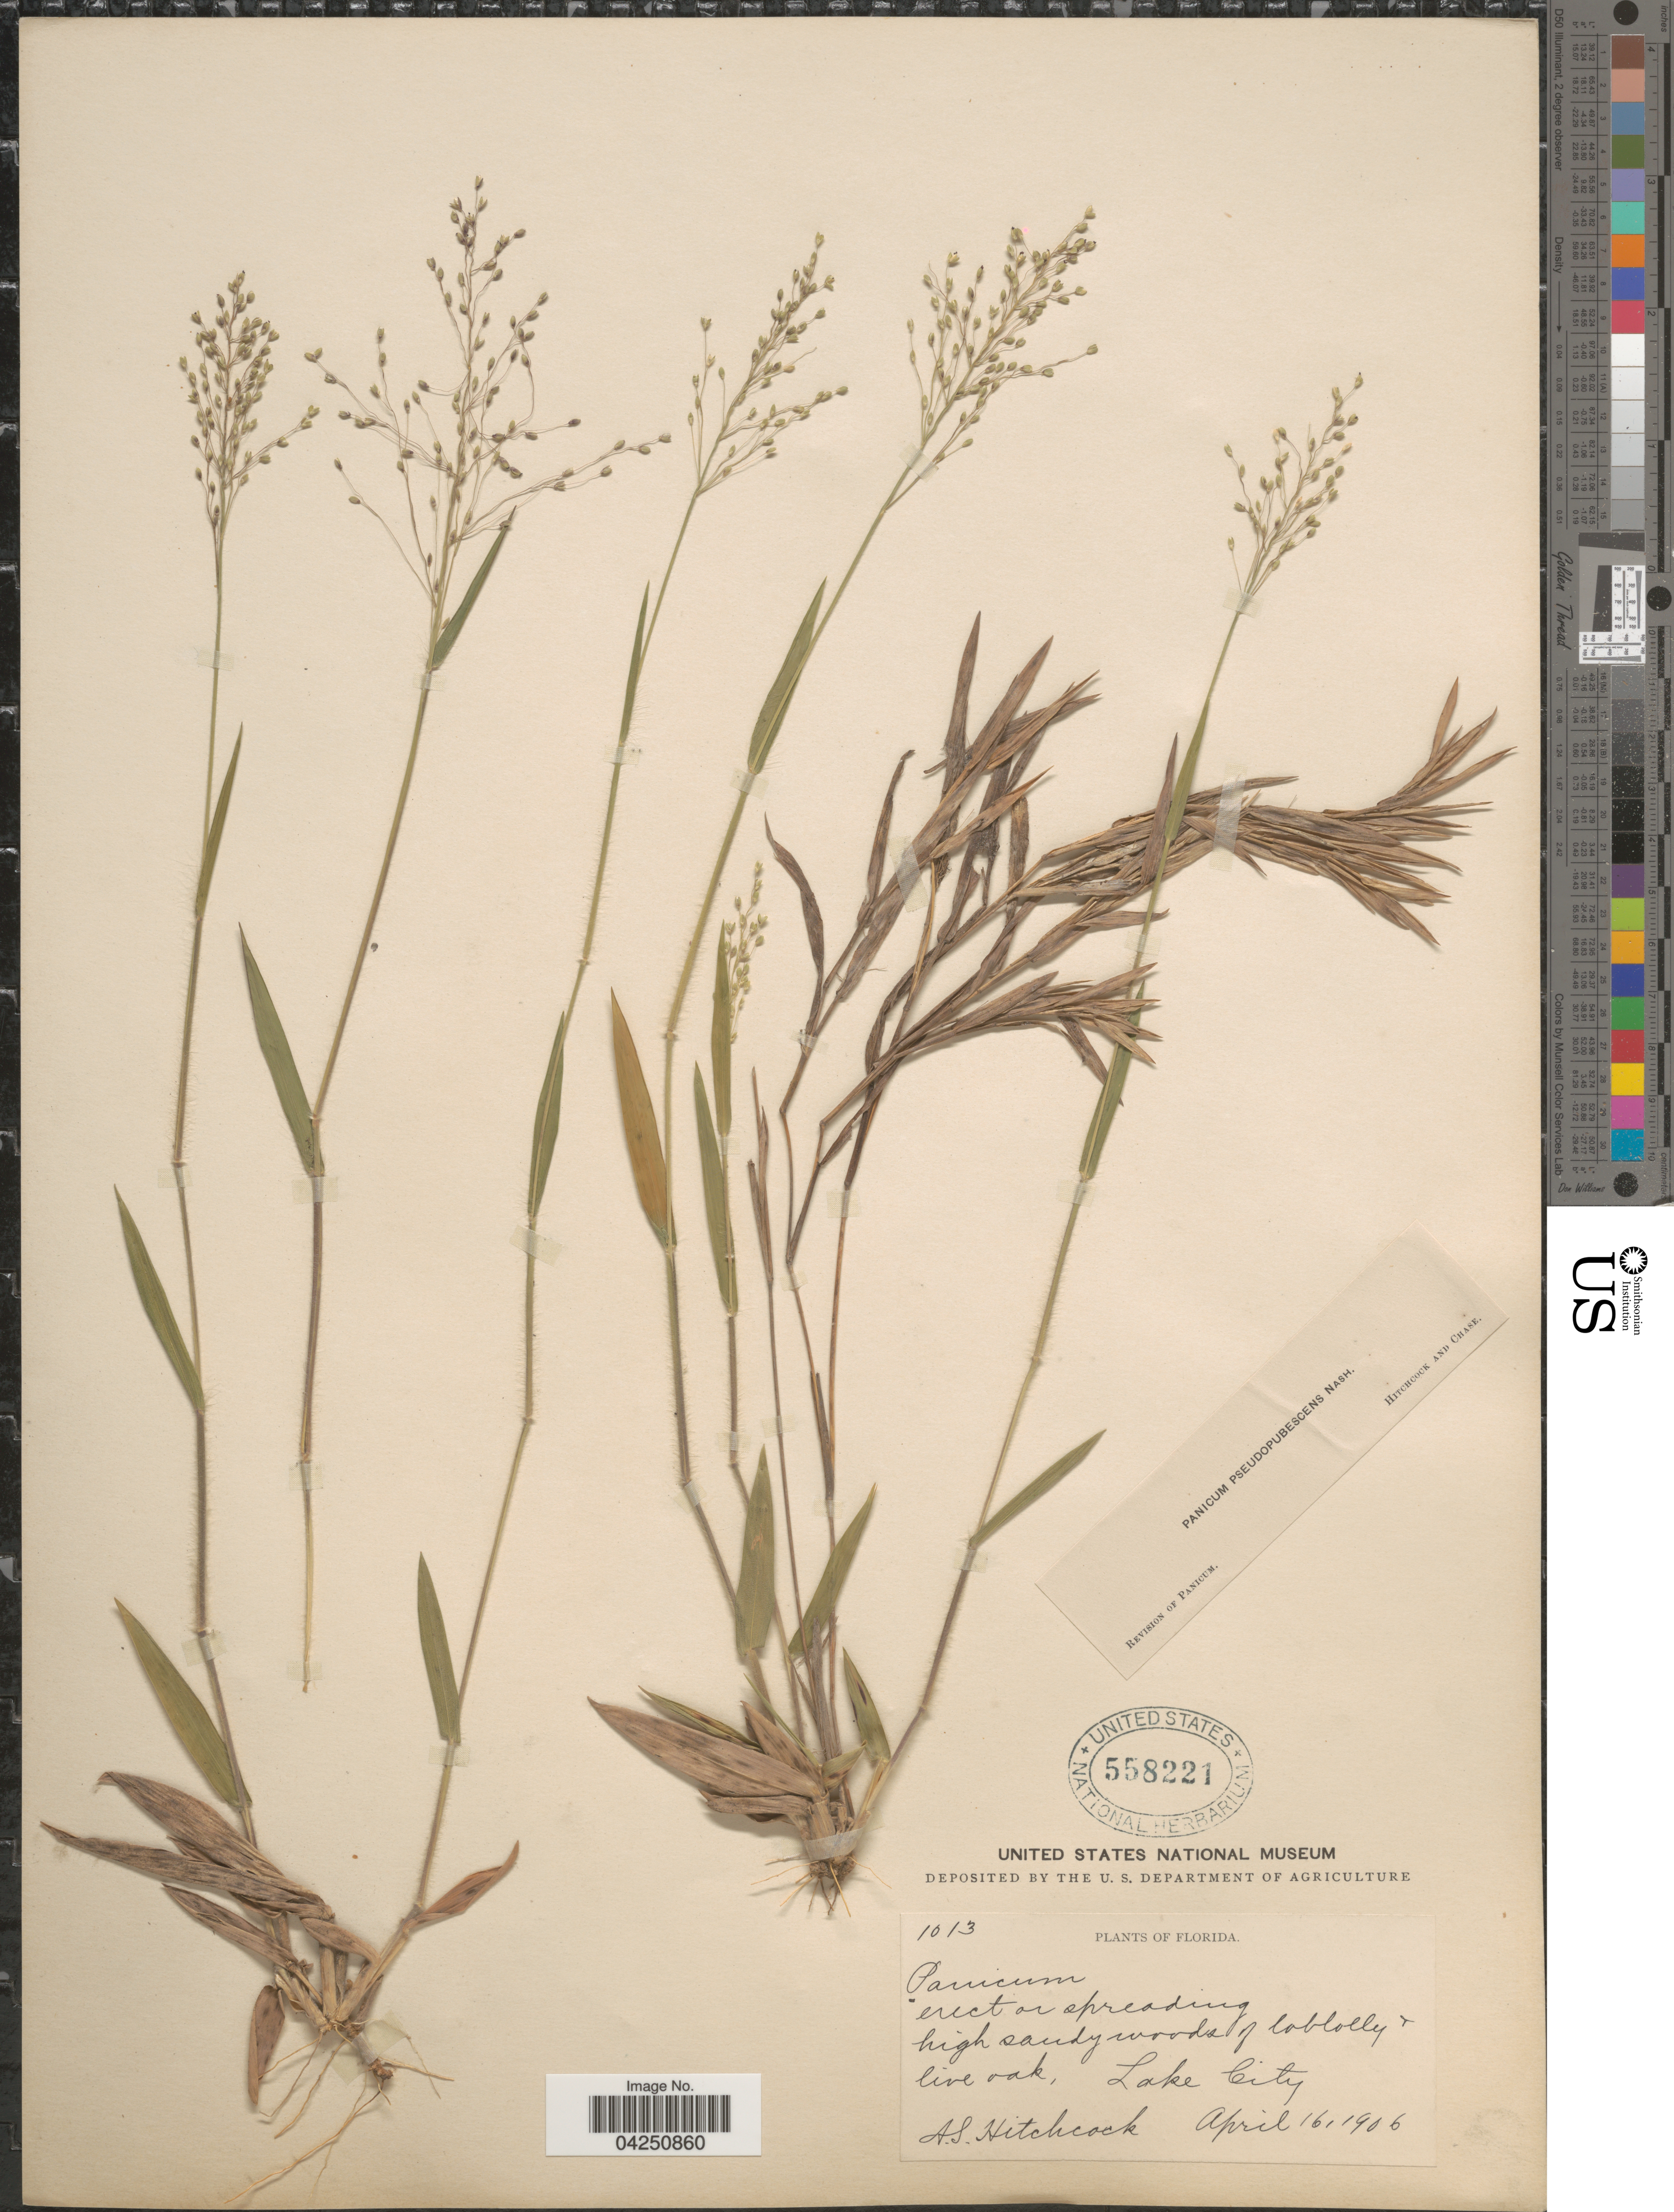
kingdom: Plantae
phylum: Tracheophyta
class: Liliopsida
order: Poales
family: Poaceae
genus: Dichanthelium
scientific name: Dichanthelium acuminatum var. acuminatum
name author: (Sw.) Gould & C.A. Clark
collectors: A. S. Hitchcock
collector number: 1013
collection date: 1906-04-16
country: United States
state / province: Florida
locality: Lake City.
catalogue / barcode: US 558221